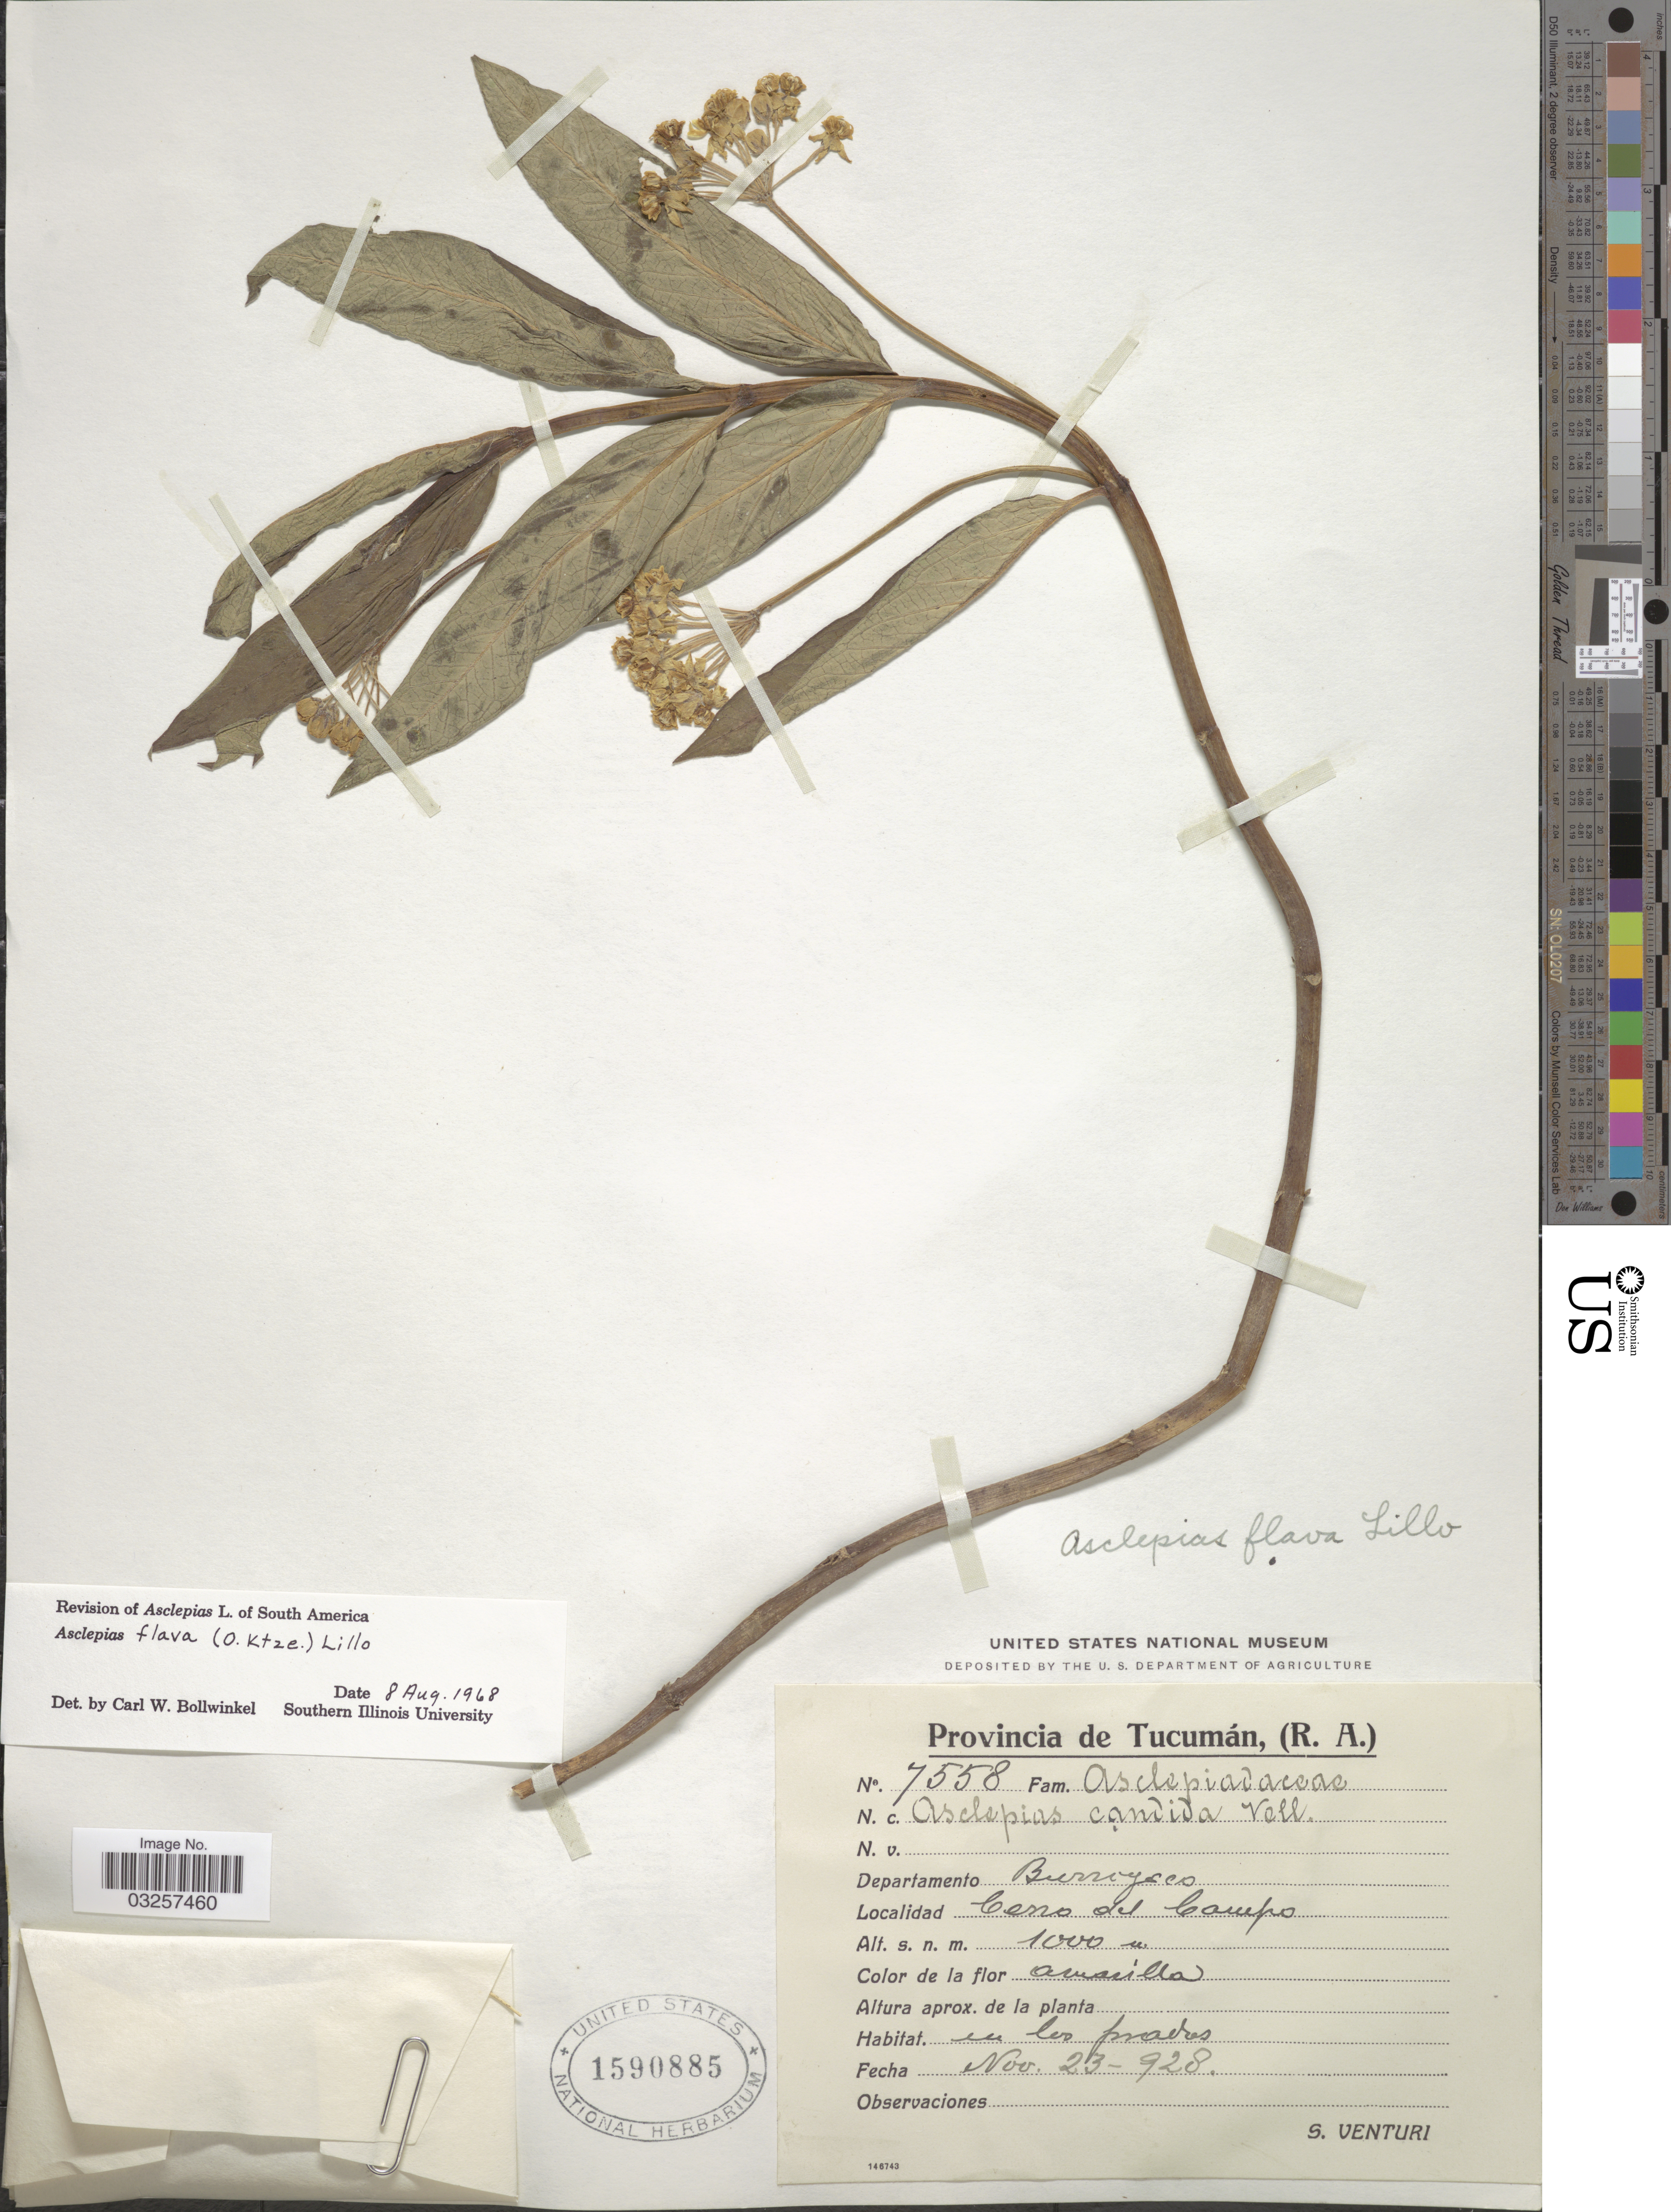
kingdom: Plantae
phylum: Tracheophyta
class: Magnoliopsida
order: Gentianales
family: Apocynaceae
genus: Asclepias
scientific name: Asclepias flava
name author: N.E. Br.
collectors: S. Venturi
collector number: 7558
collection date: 1928-11-23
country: Argentina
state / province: Tucuman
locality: Provincia de Tucumán. Departamento Burroyaco. Cerro del Campo.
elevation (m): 1000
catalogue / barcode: US 1590885